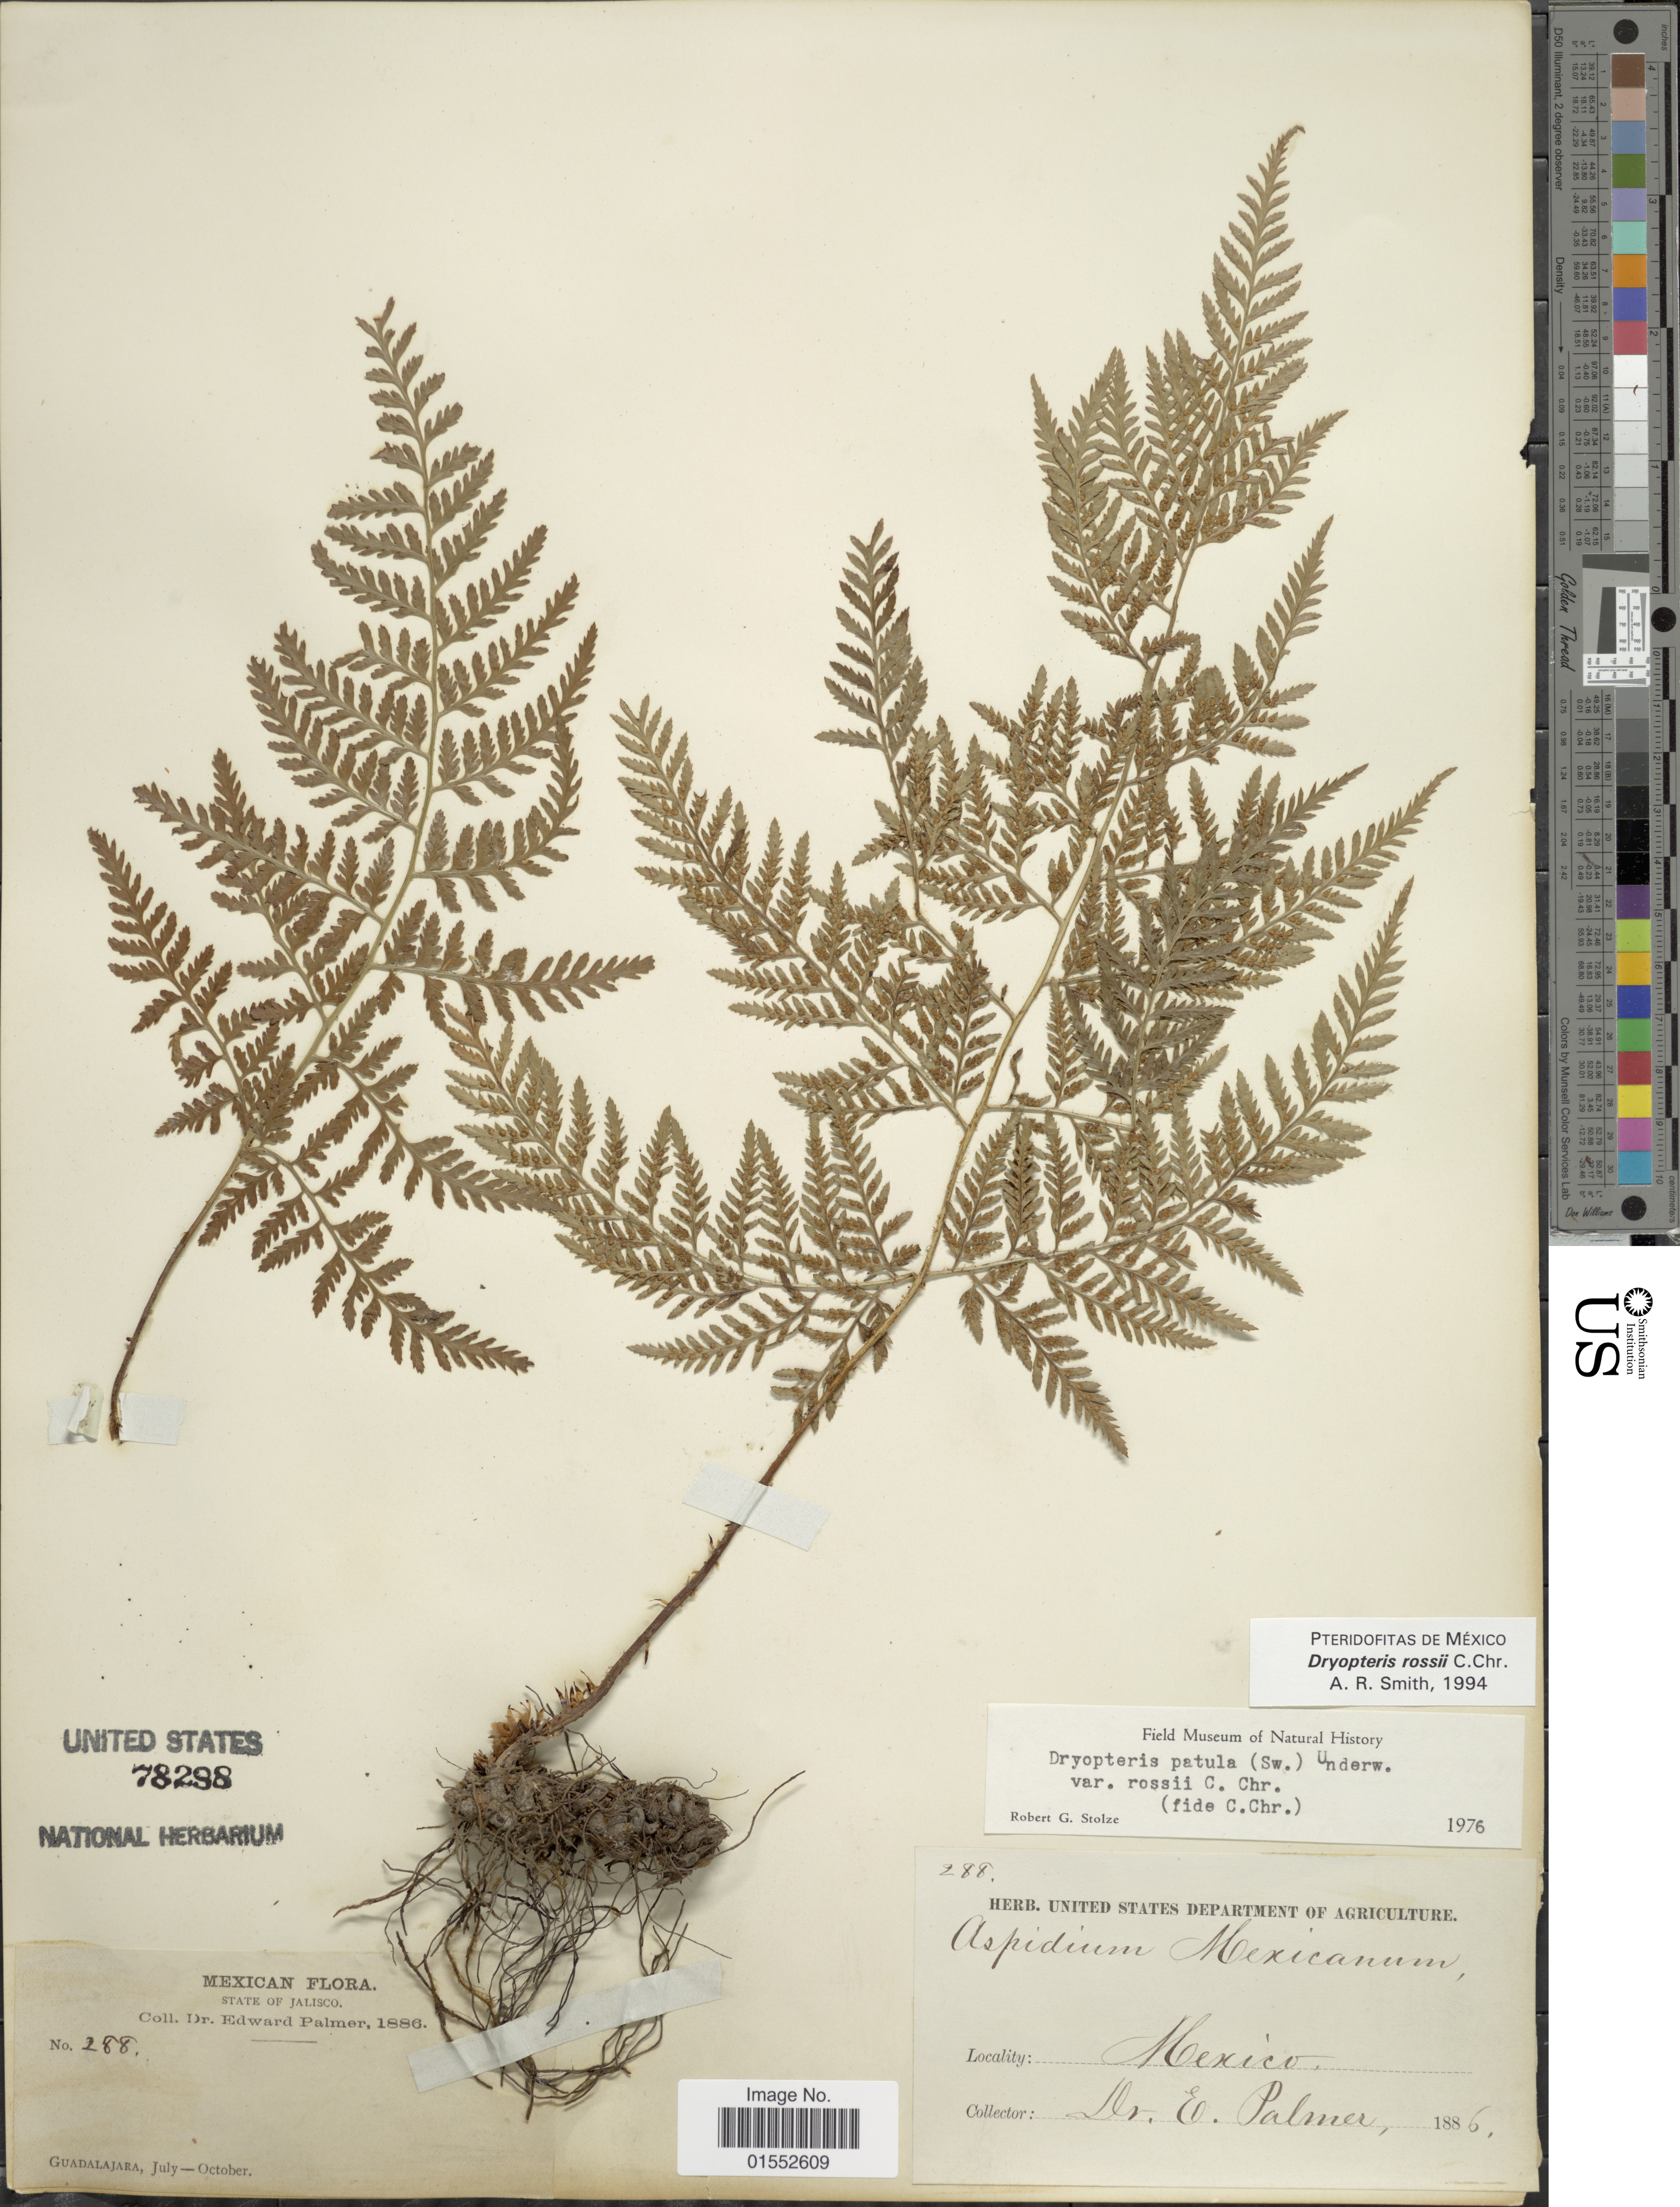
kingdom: Plantae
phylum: Tracheophyta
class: Polypodiopsida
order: Polypodiales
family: Dryopteridaceae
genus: Dryopteris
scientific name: Dryopteris rossii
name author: C. Chr.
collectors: E. Palmer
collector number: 288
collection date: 1886-07/1886-10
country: Mexico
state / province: Jalisco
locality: Guadalajara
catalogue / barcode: US 78288